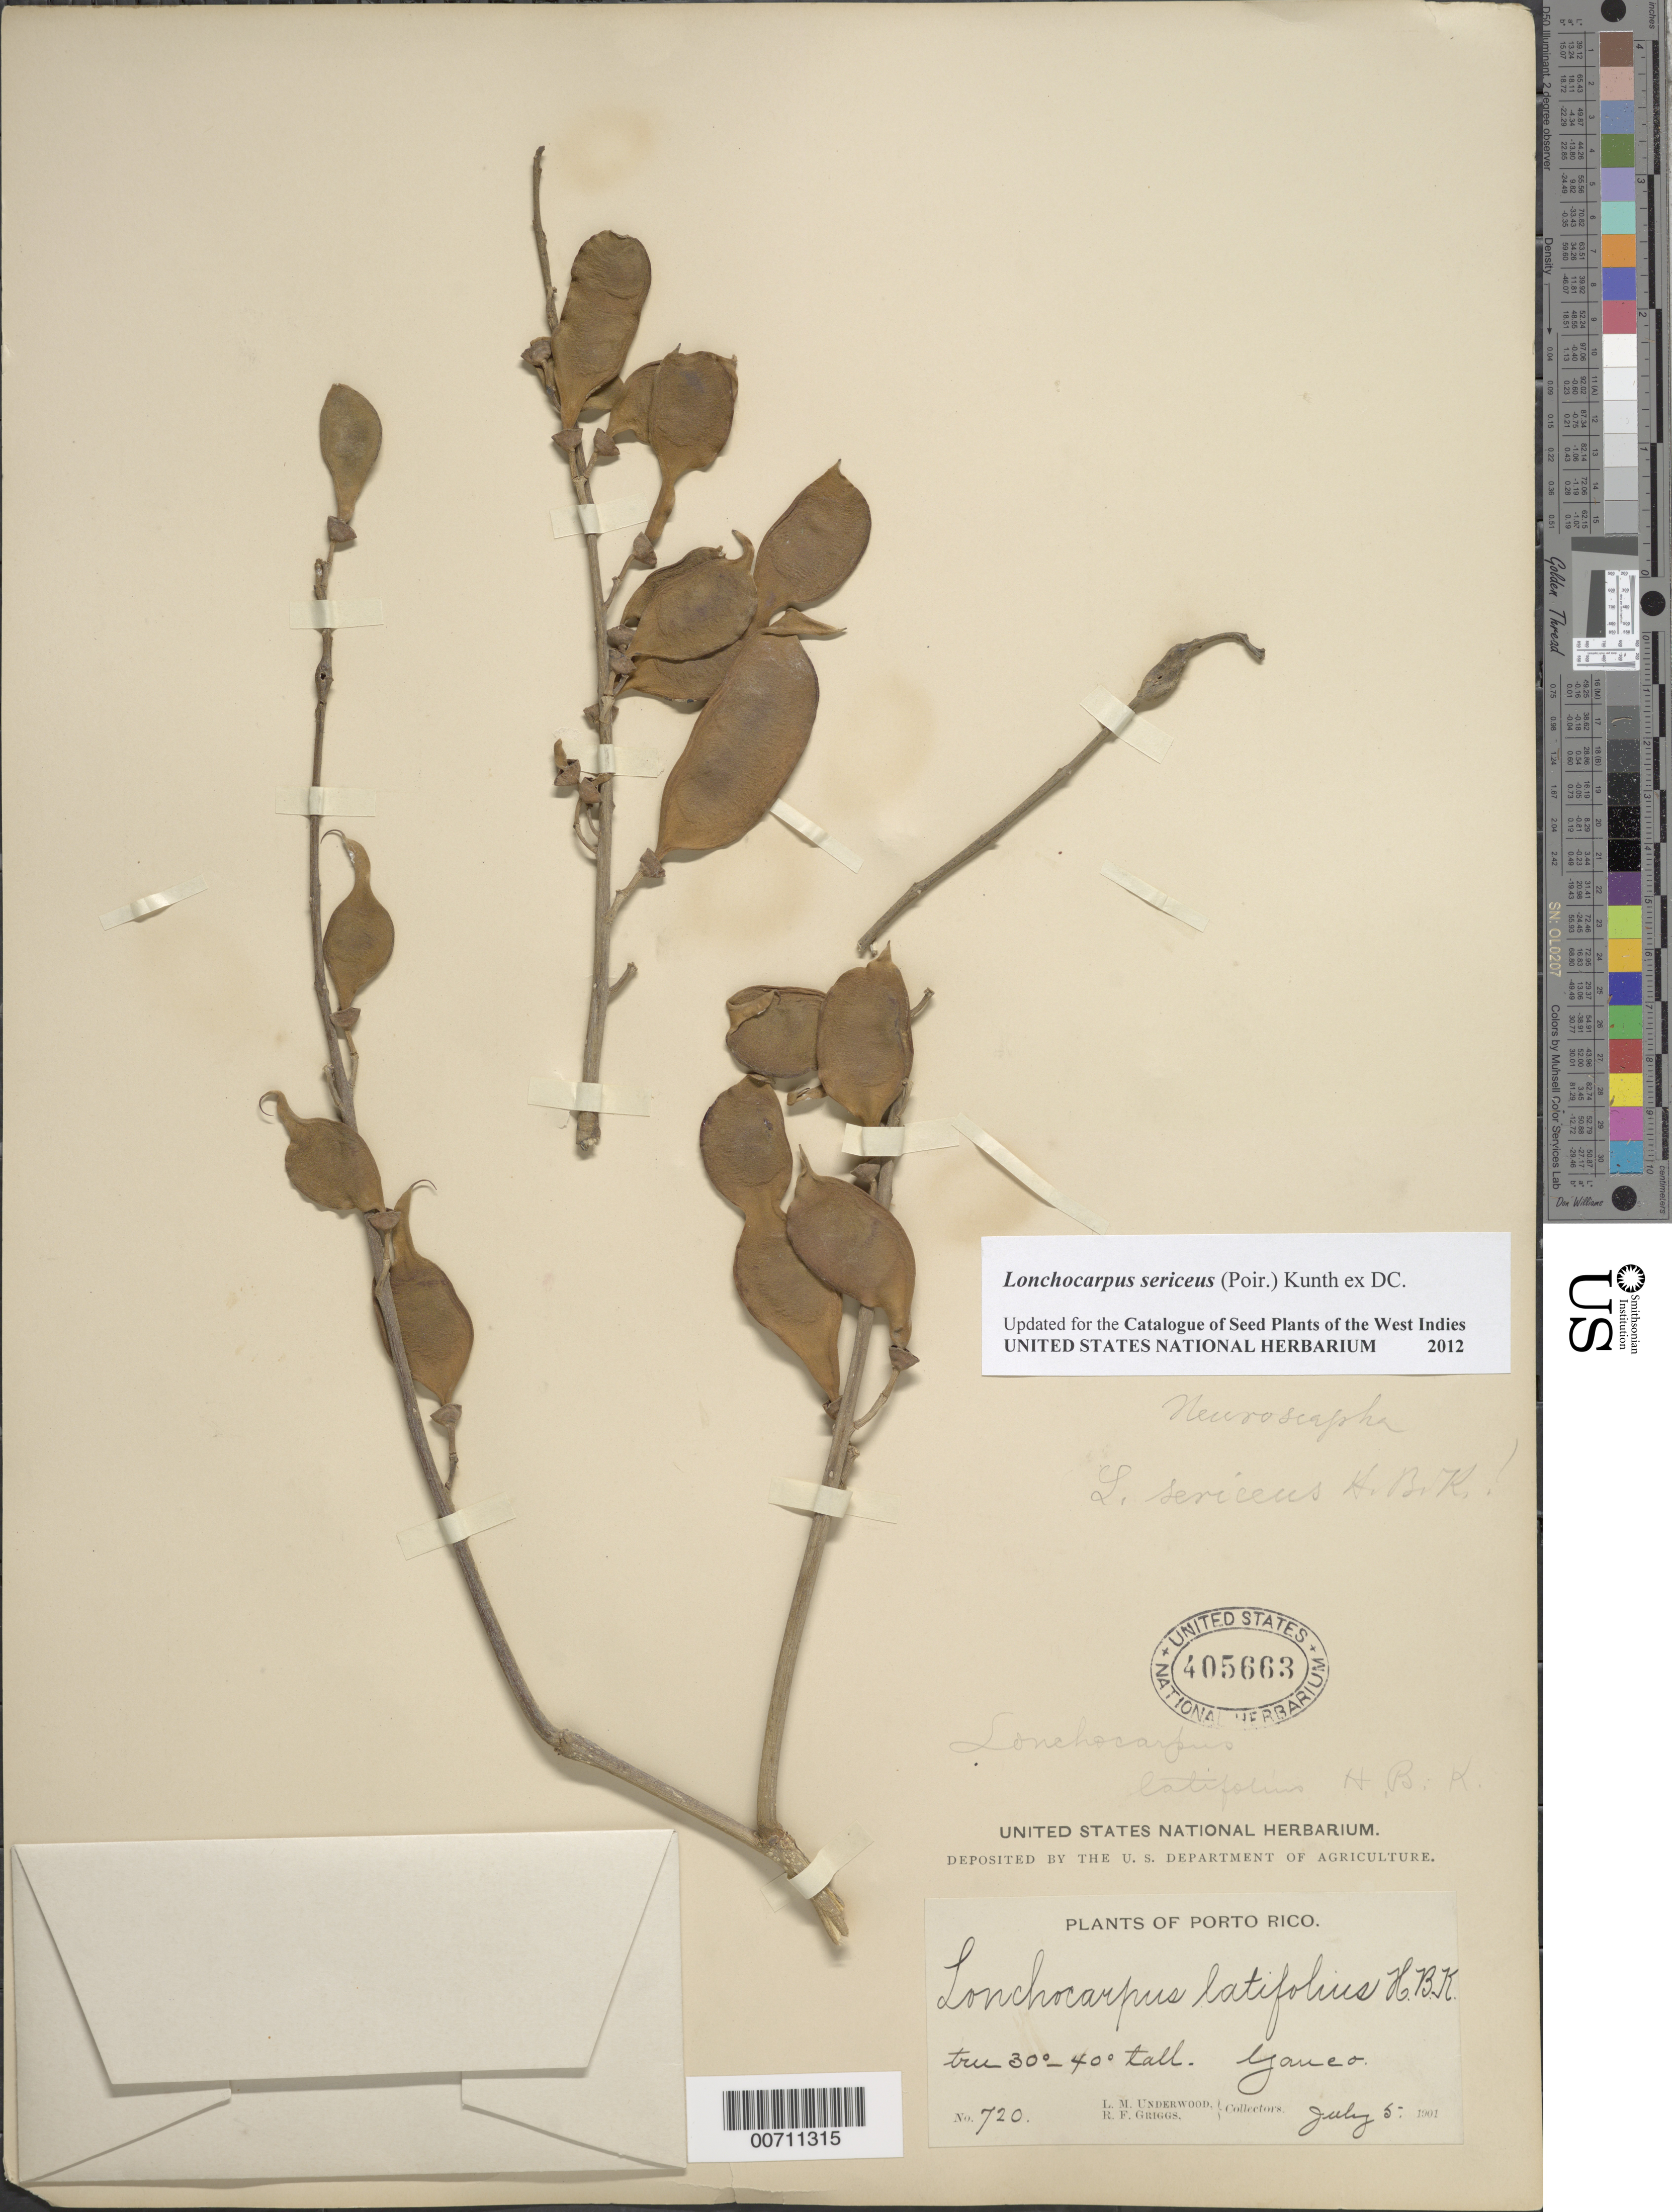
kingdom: Plantae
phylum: Tracheophyta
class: Magnoliopsida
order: Fabales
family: Fabaceae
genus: Lonchocarpus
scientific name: Lonchocarpus sericeus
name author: (Poir.) Kunth ex DC.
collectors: L. M. Underwood & R. F. Griggs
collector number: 720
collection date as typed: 05 Jul 1901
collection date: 1901-07-05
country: Puerto Rico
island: Greater Antilles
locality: Yauco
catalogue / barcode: US 405663